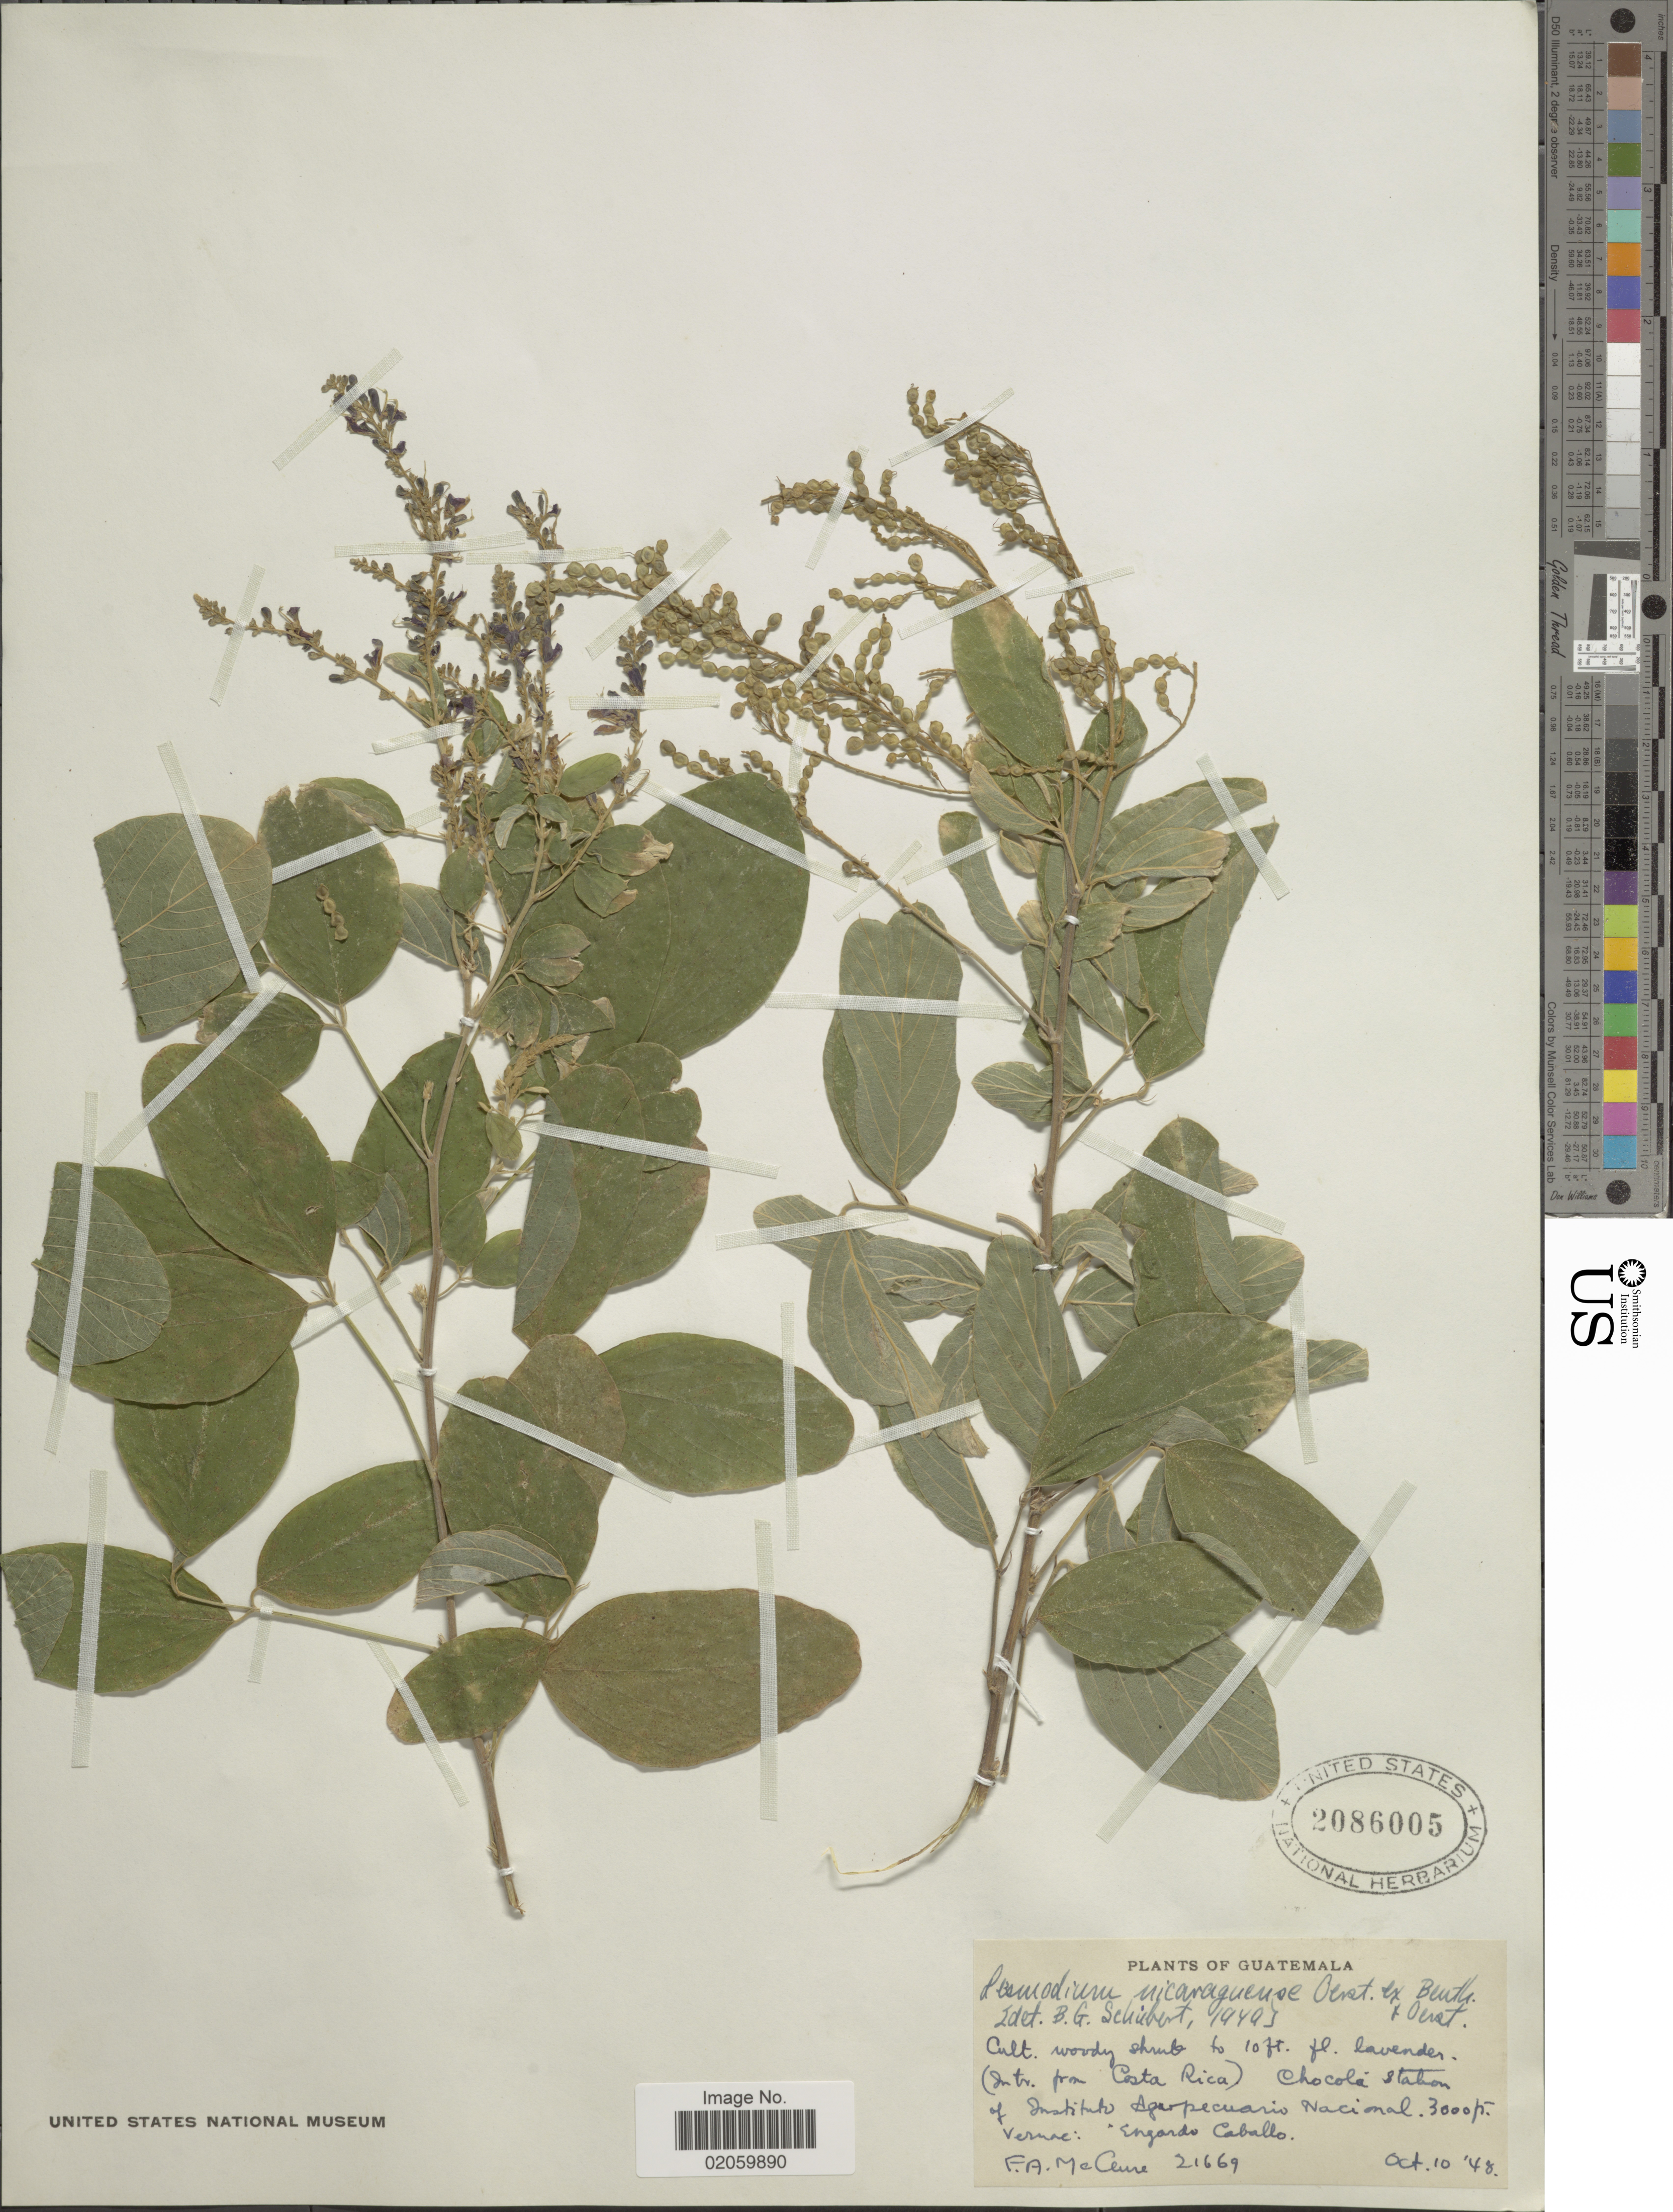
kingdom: Plantae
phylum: Tracheophyta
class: Magnoliopsida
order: Fabales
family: Fabaceae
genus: Desmodium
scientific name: Desmodium nicaraguense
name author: Oerst.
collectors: F. A. McClure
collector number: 21669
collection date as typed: Transcribed d/m/y: 10/10/48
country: Guatemala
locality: Cult. Chocola Station of Instituto Agarpecuari Nacional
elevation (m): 914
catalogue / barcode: US 2086005